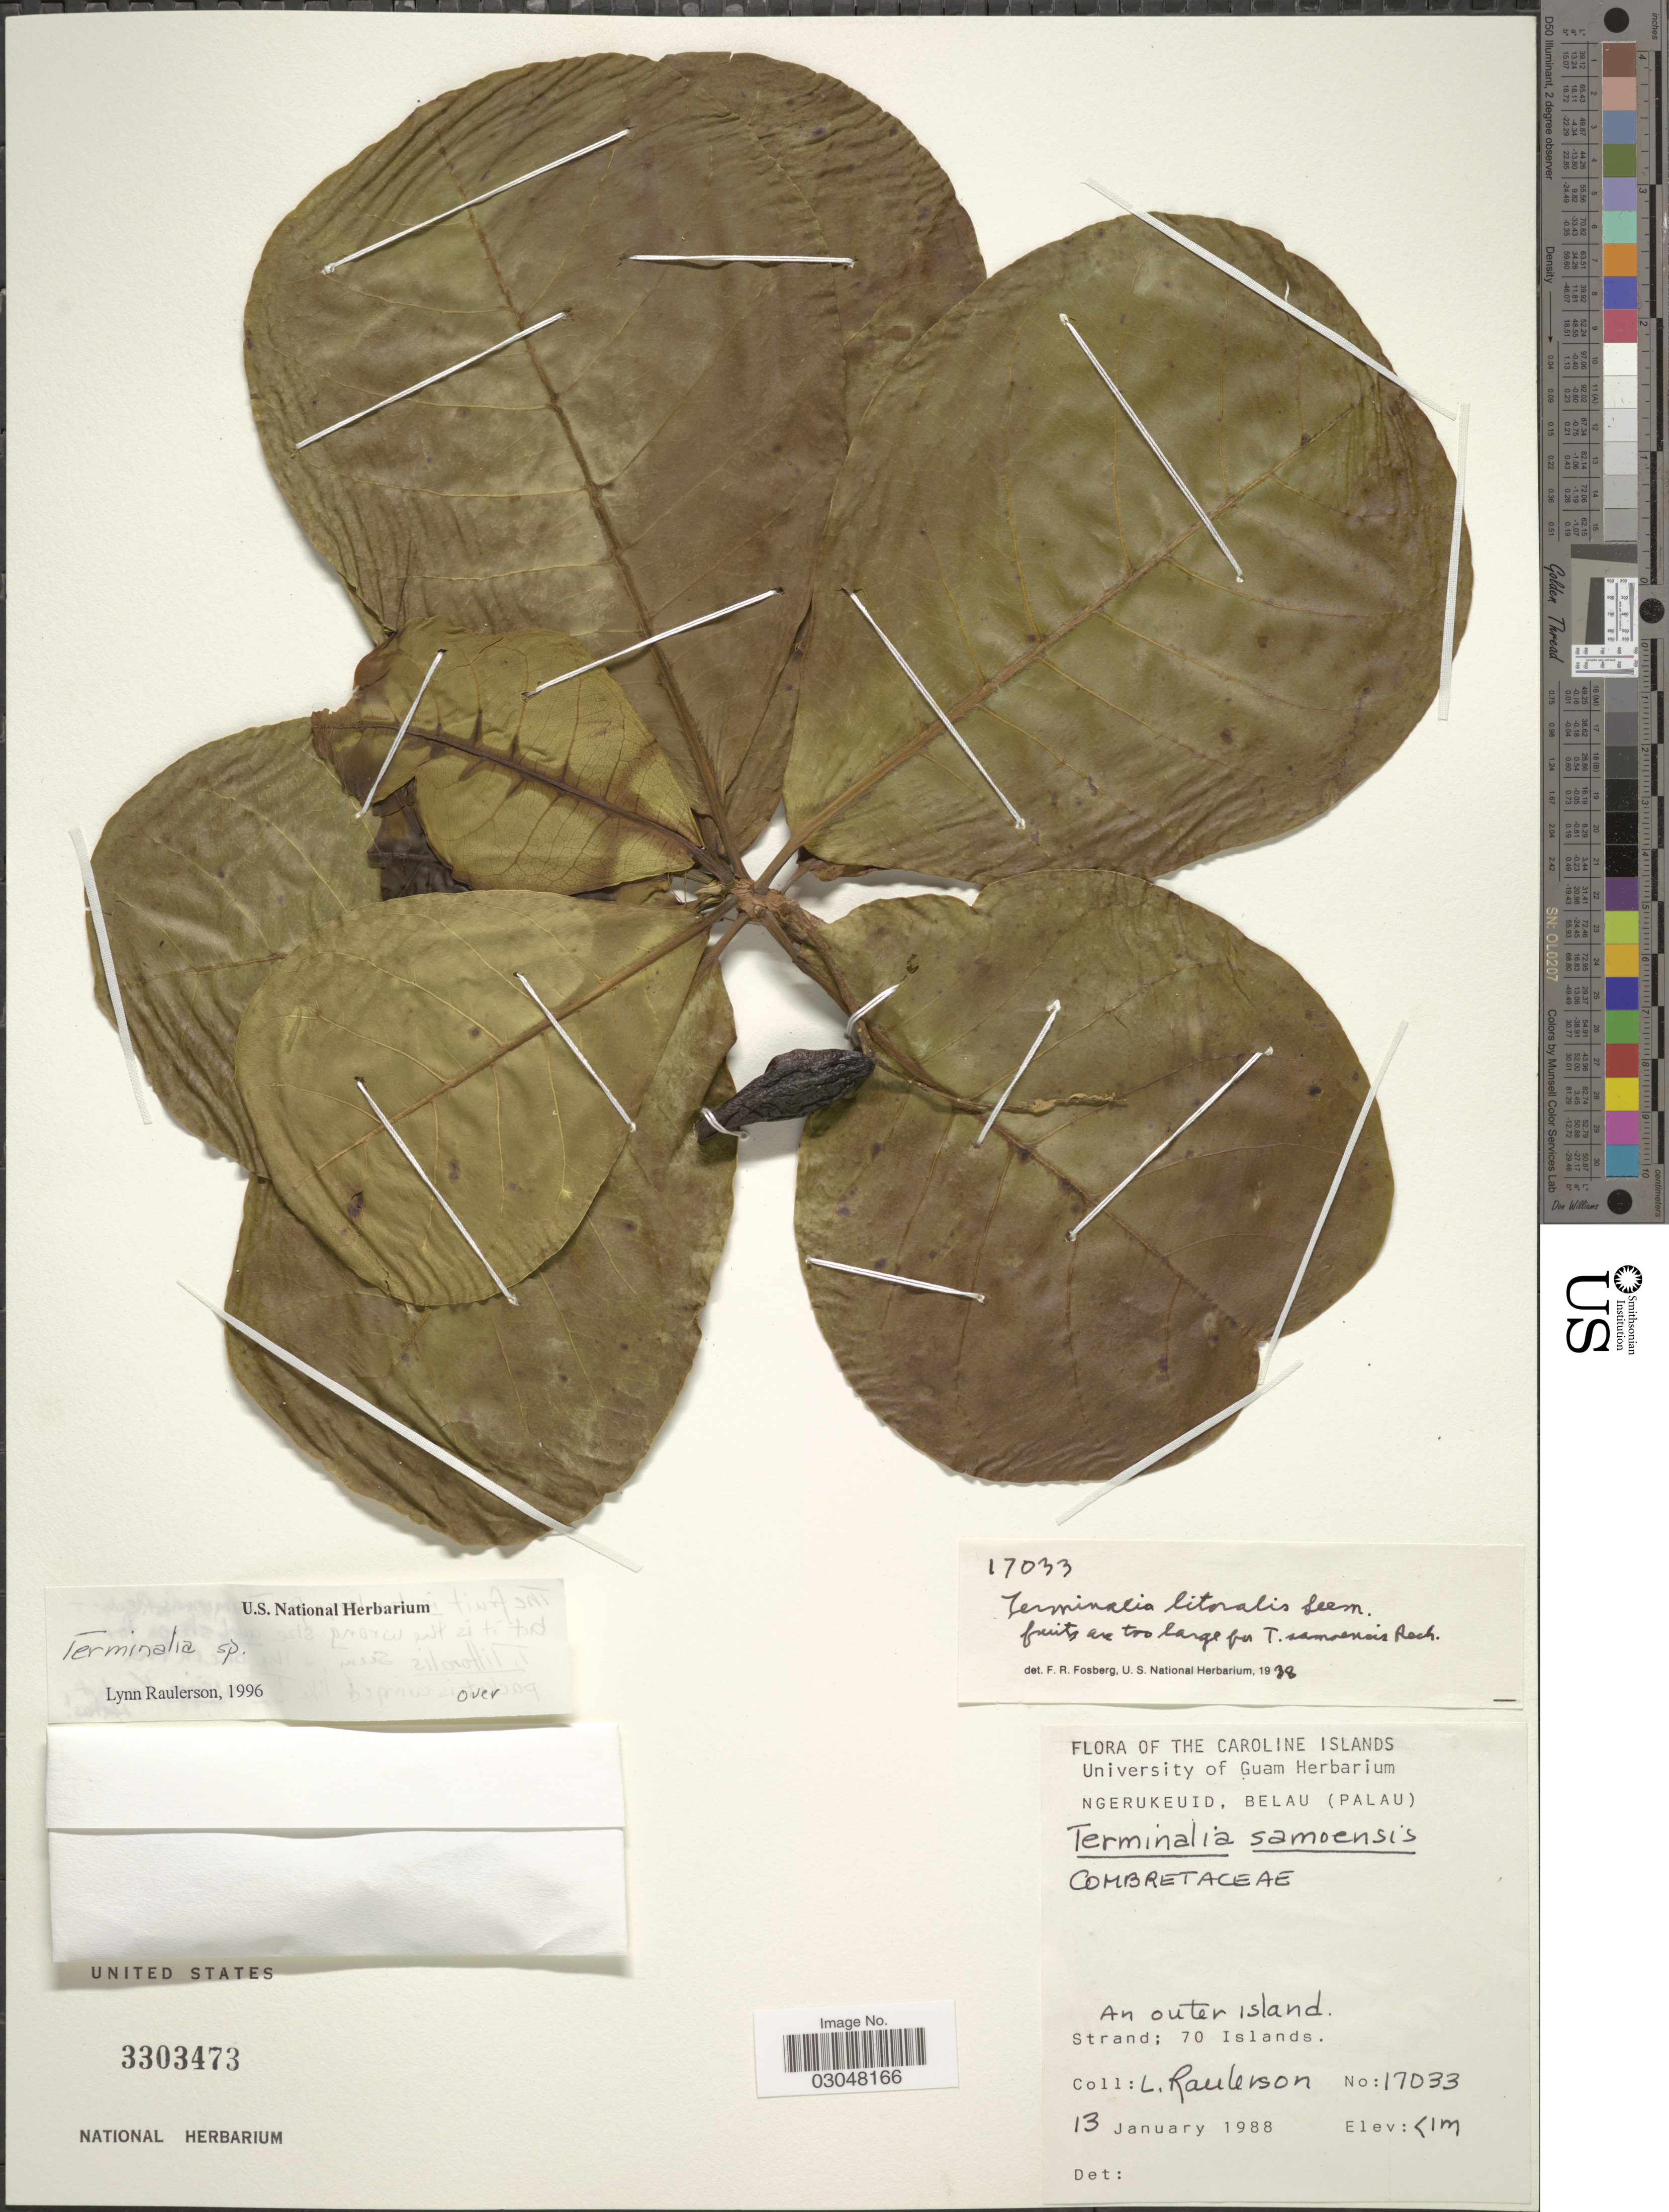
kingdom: Plantae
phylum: Tracheophyta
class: Magnoliopsida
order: Myrtales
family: Combretaceae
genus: Terminalia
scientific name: Terminalia sp.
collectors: L. Raulerson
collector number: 17033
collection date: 1988-01-13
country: Palau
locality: The Caroline Islands. Ngerukeuid, (Palau). An outer island. Strand; 70 Islands.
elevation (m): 1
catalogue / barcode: US 3303473